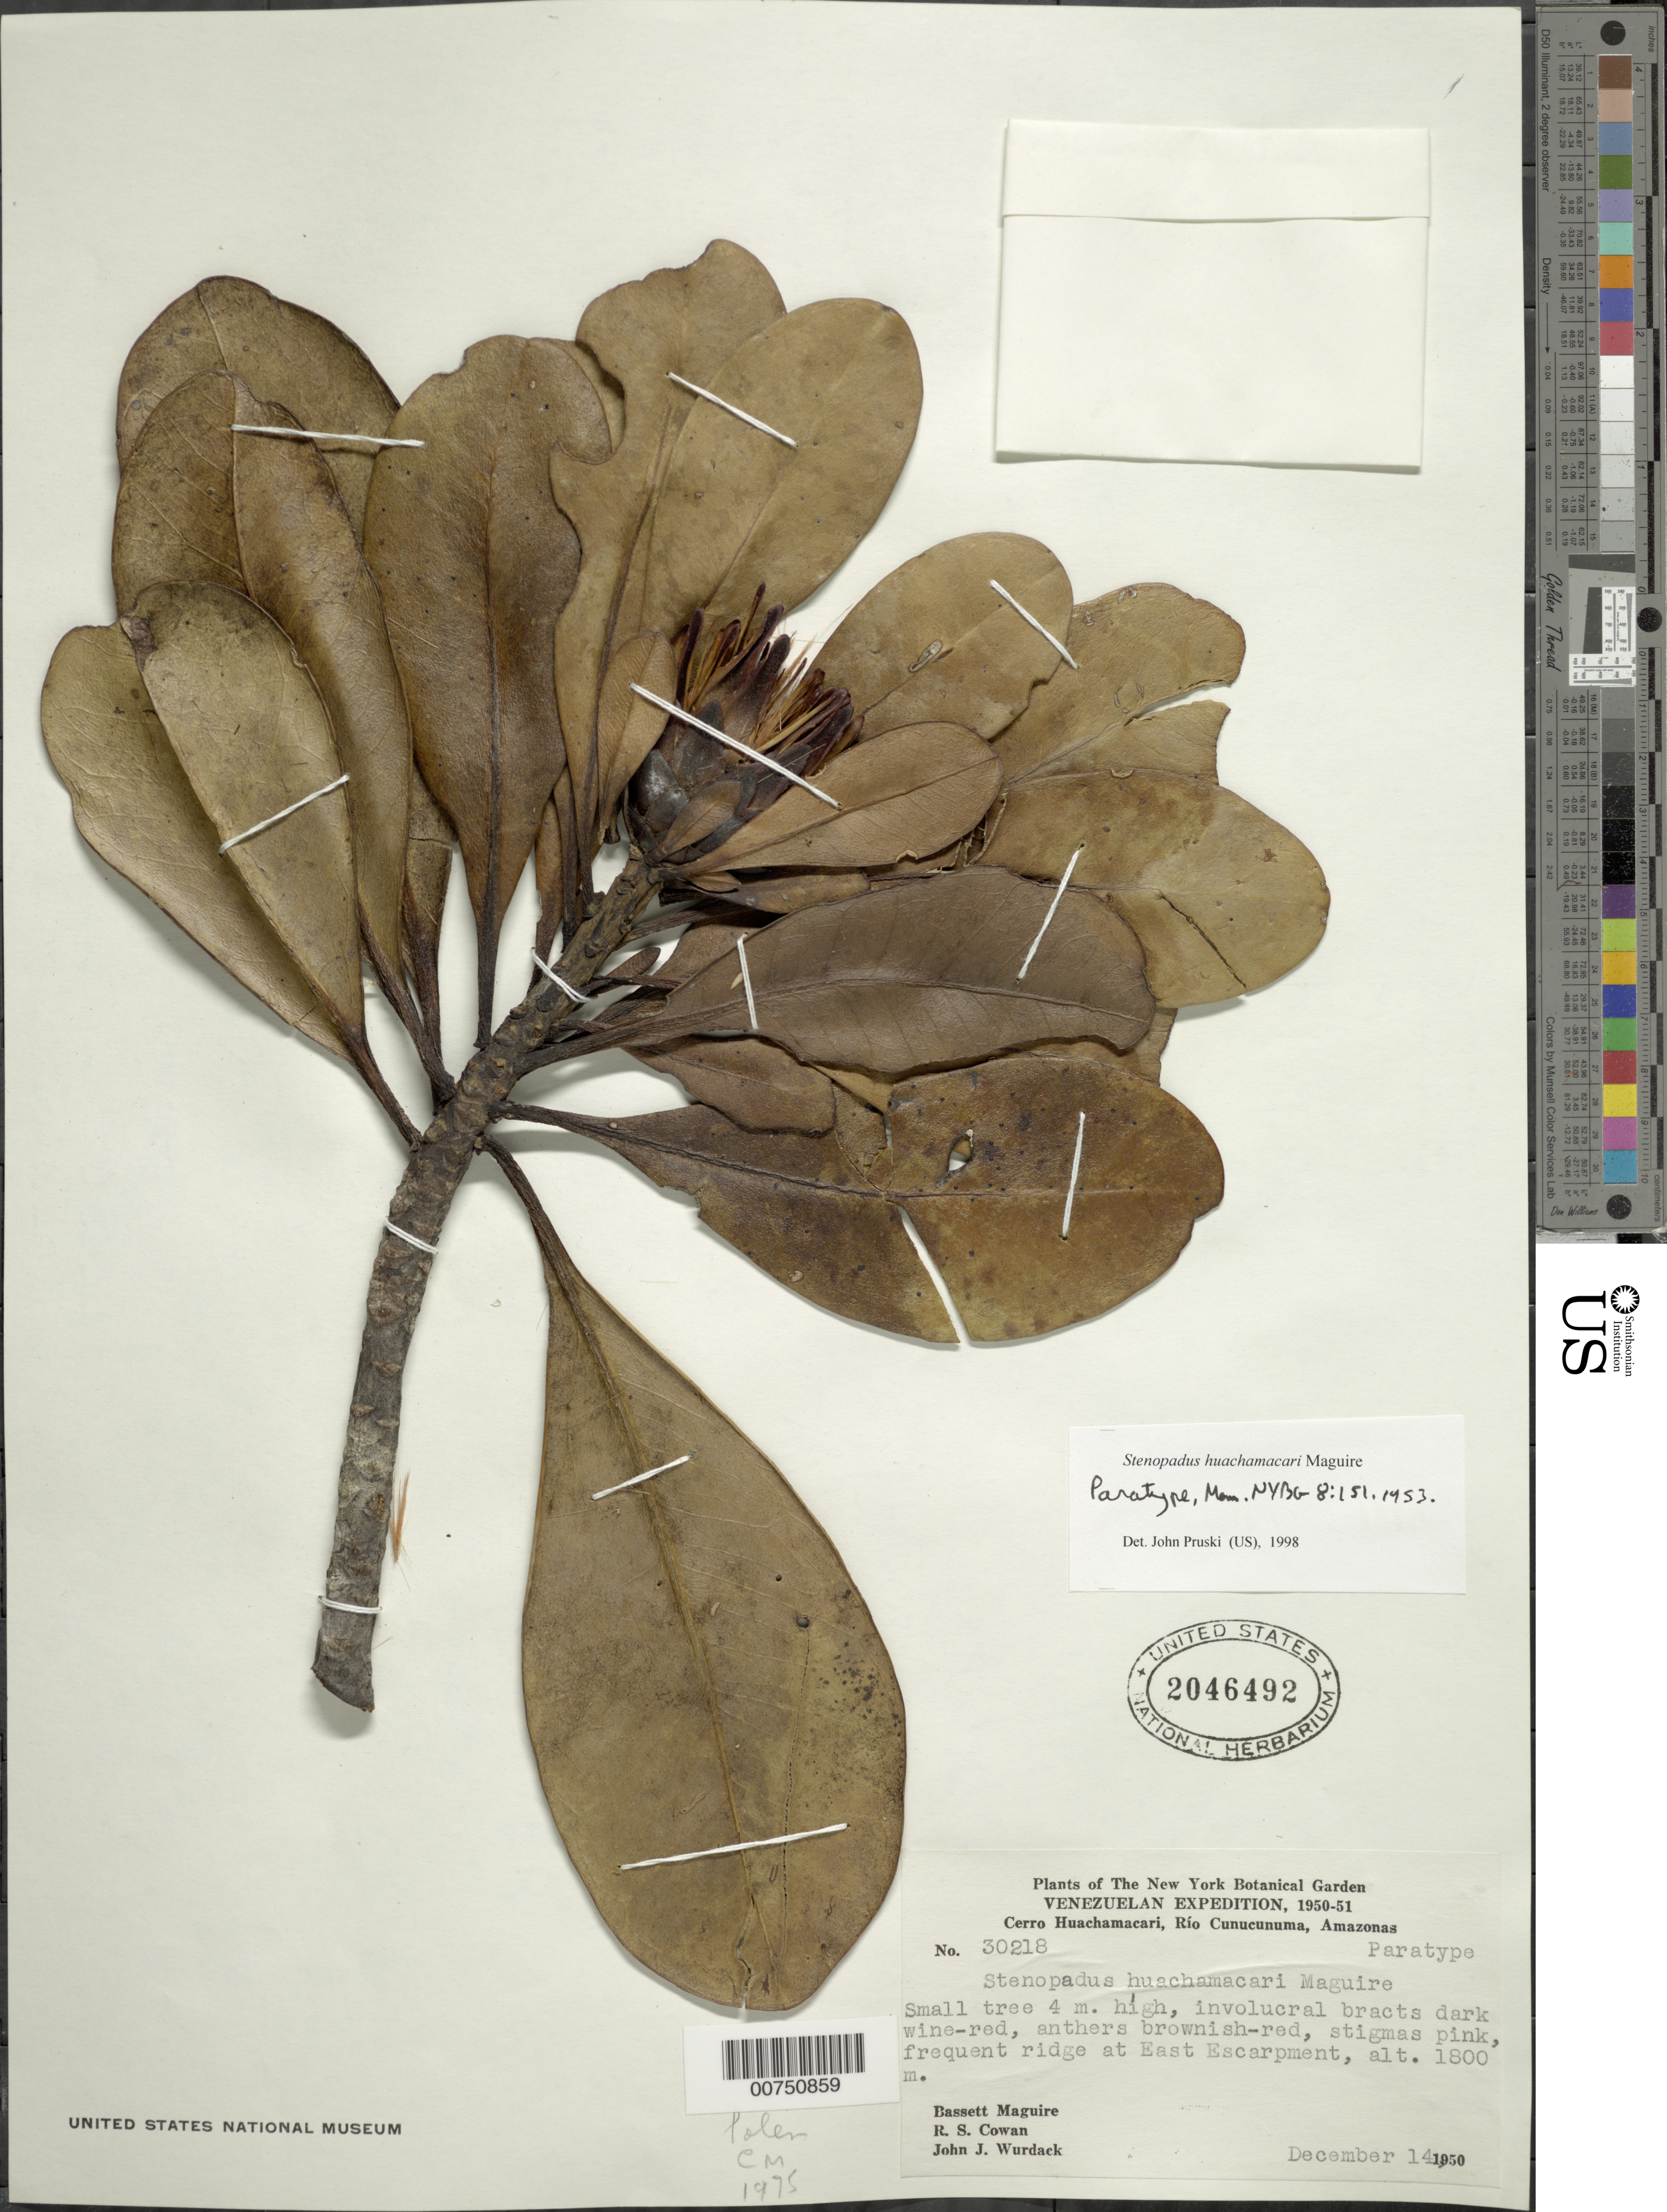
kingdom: Plantae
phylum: Tracheophyta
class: Magnoliopsida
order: Asterales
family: Asteraceae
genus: Stenopadus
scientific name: Stenopadus huachamacari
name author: Maguire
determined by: Pruski, J. F.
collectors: B. Maguire, R. S. Cowan & J. J. Wurdack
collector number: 30218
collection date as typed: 14-Dec-50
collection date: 1950-12-14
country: Venezuela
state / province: Amazonas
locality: Cerro Huachamacari, Río Cunucunuma; ridge at East Escarpment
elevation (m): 1800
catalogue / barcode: US 2046492